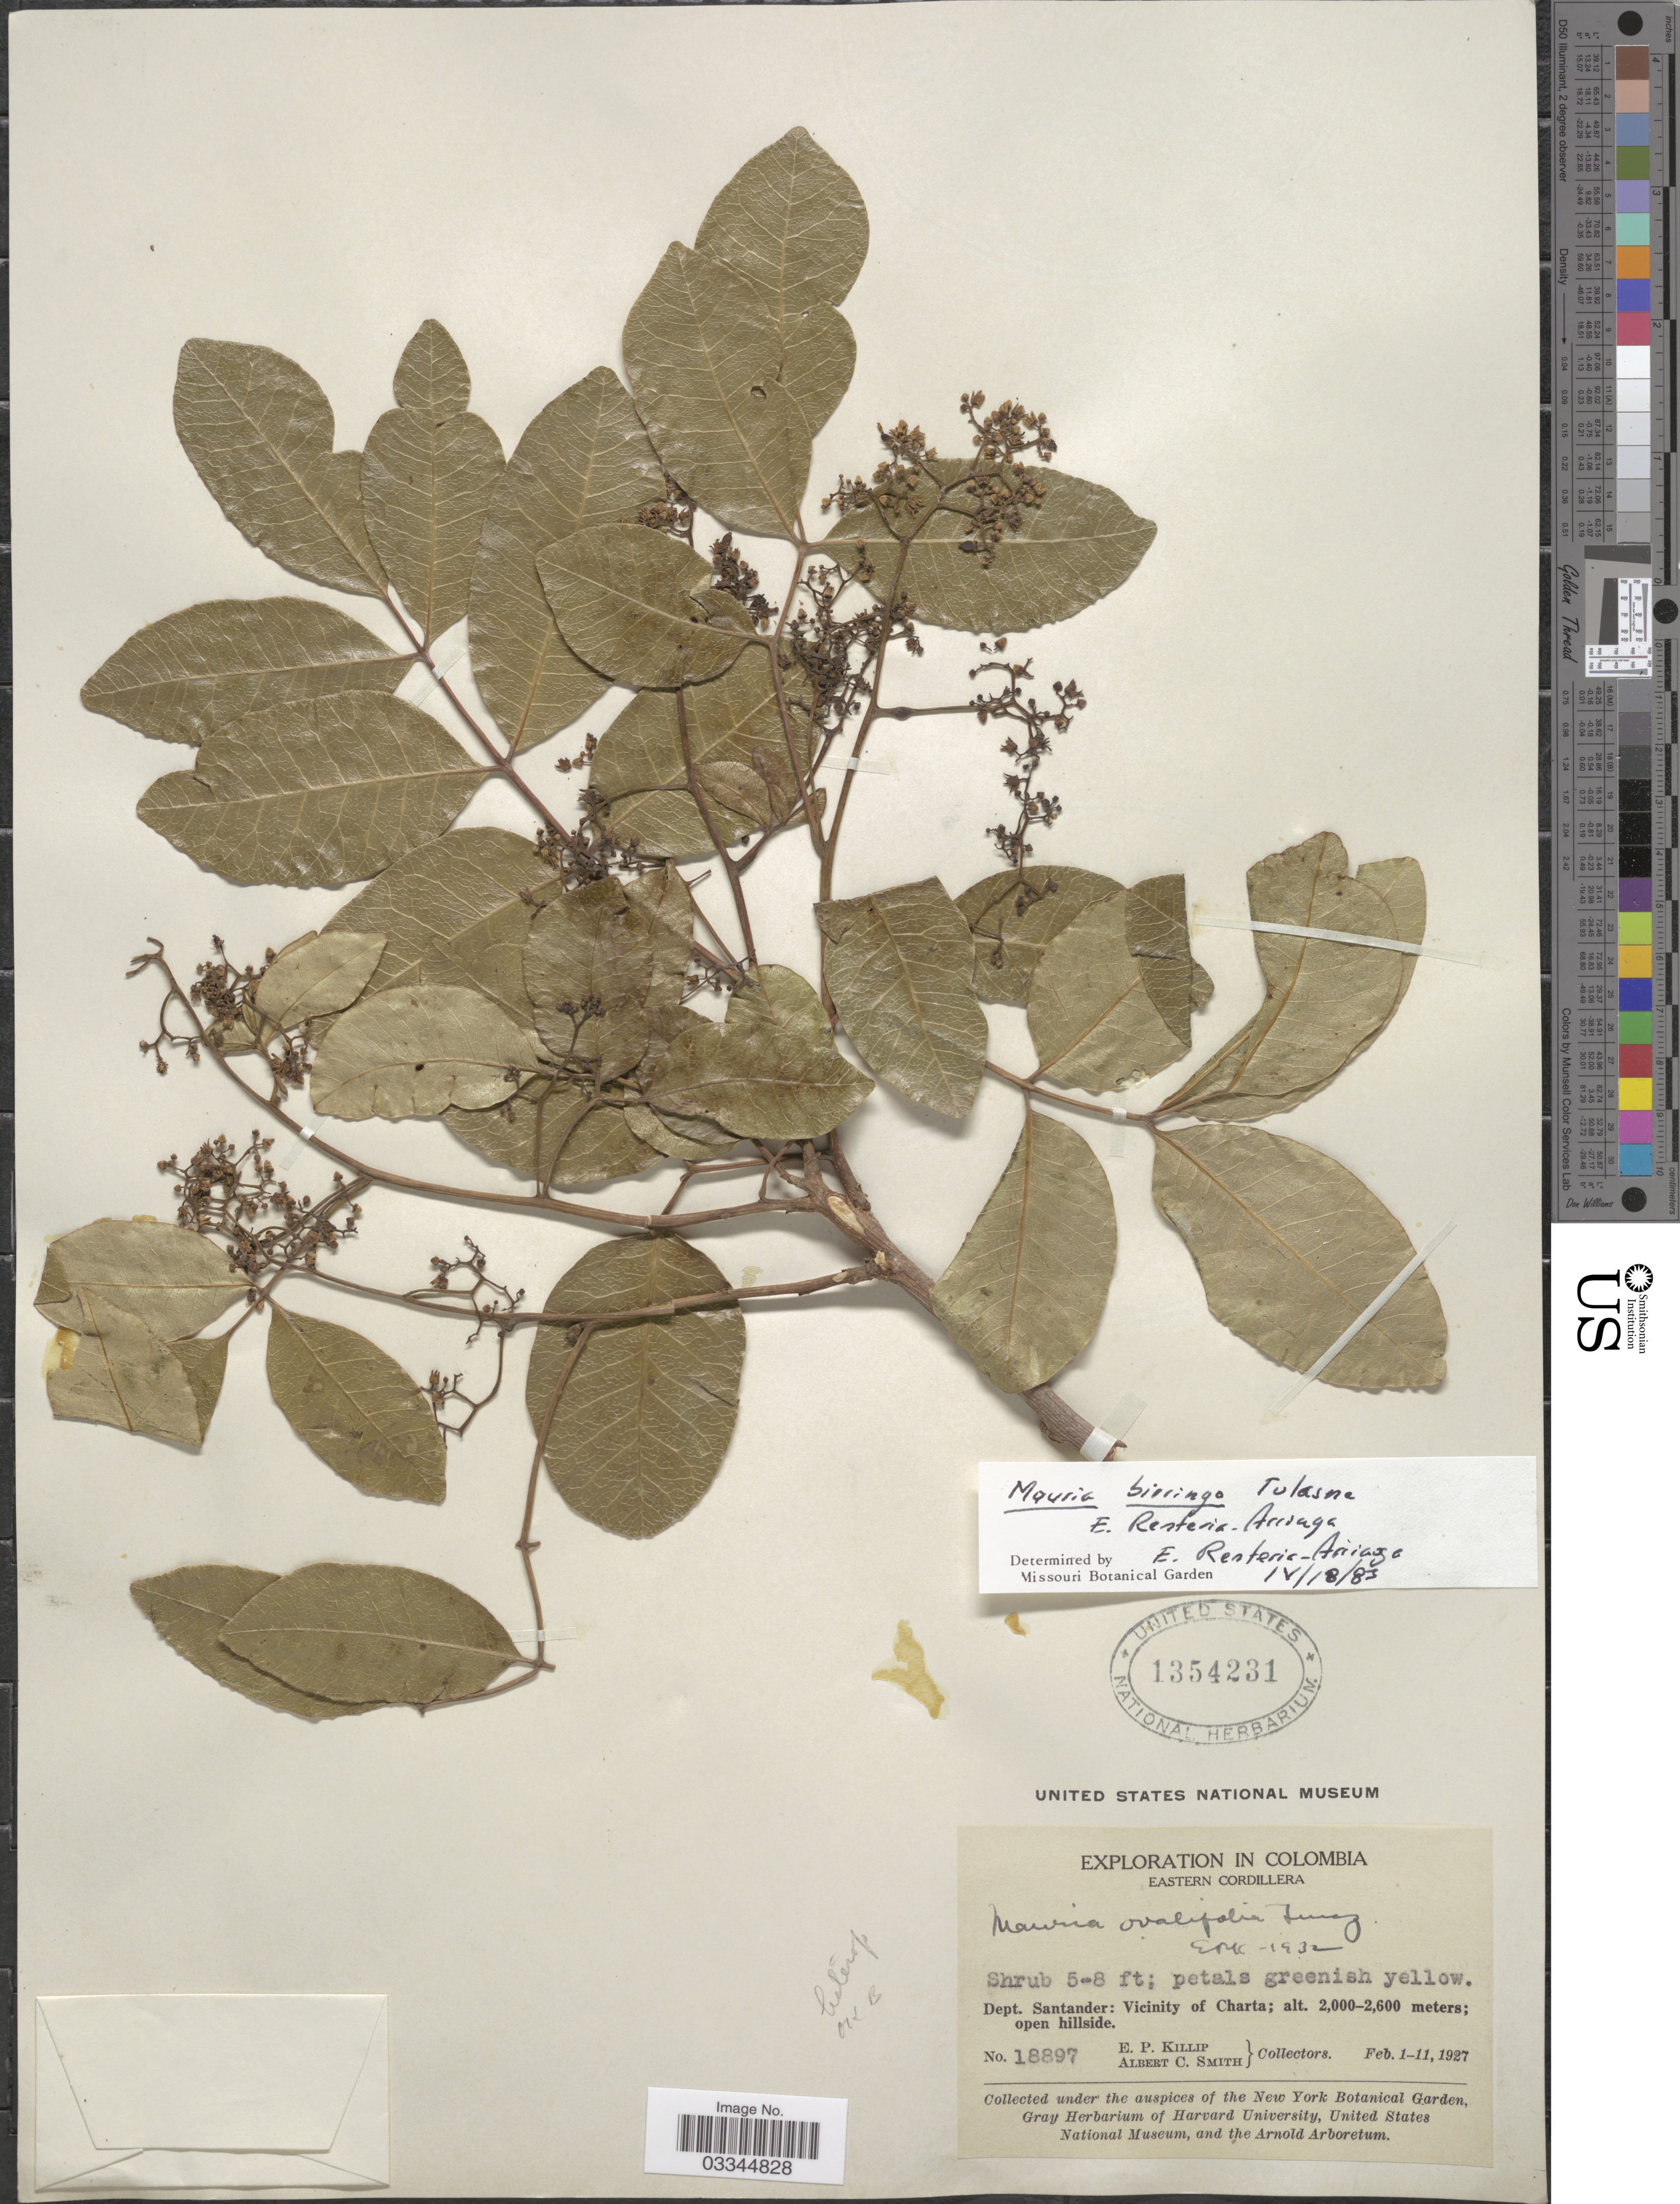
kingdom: Plantae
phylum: Tracheophyta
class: Magnoliopsida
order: Sapindales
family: Anacardiaceae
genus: Mauria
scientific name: Mauria biringo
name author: Tul.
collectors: E. P. Killip & A. C. Smith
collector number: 18897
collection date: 1927-02-01/1927-02-11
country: Colombia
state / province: Santander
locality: Eastern Cordillera, Dept. Santander: Vicinity of Charta.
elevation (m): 2000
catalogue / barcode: US 1354231